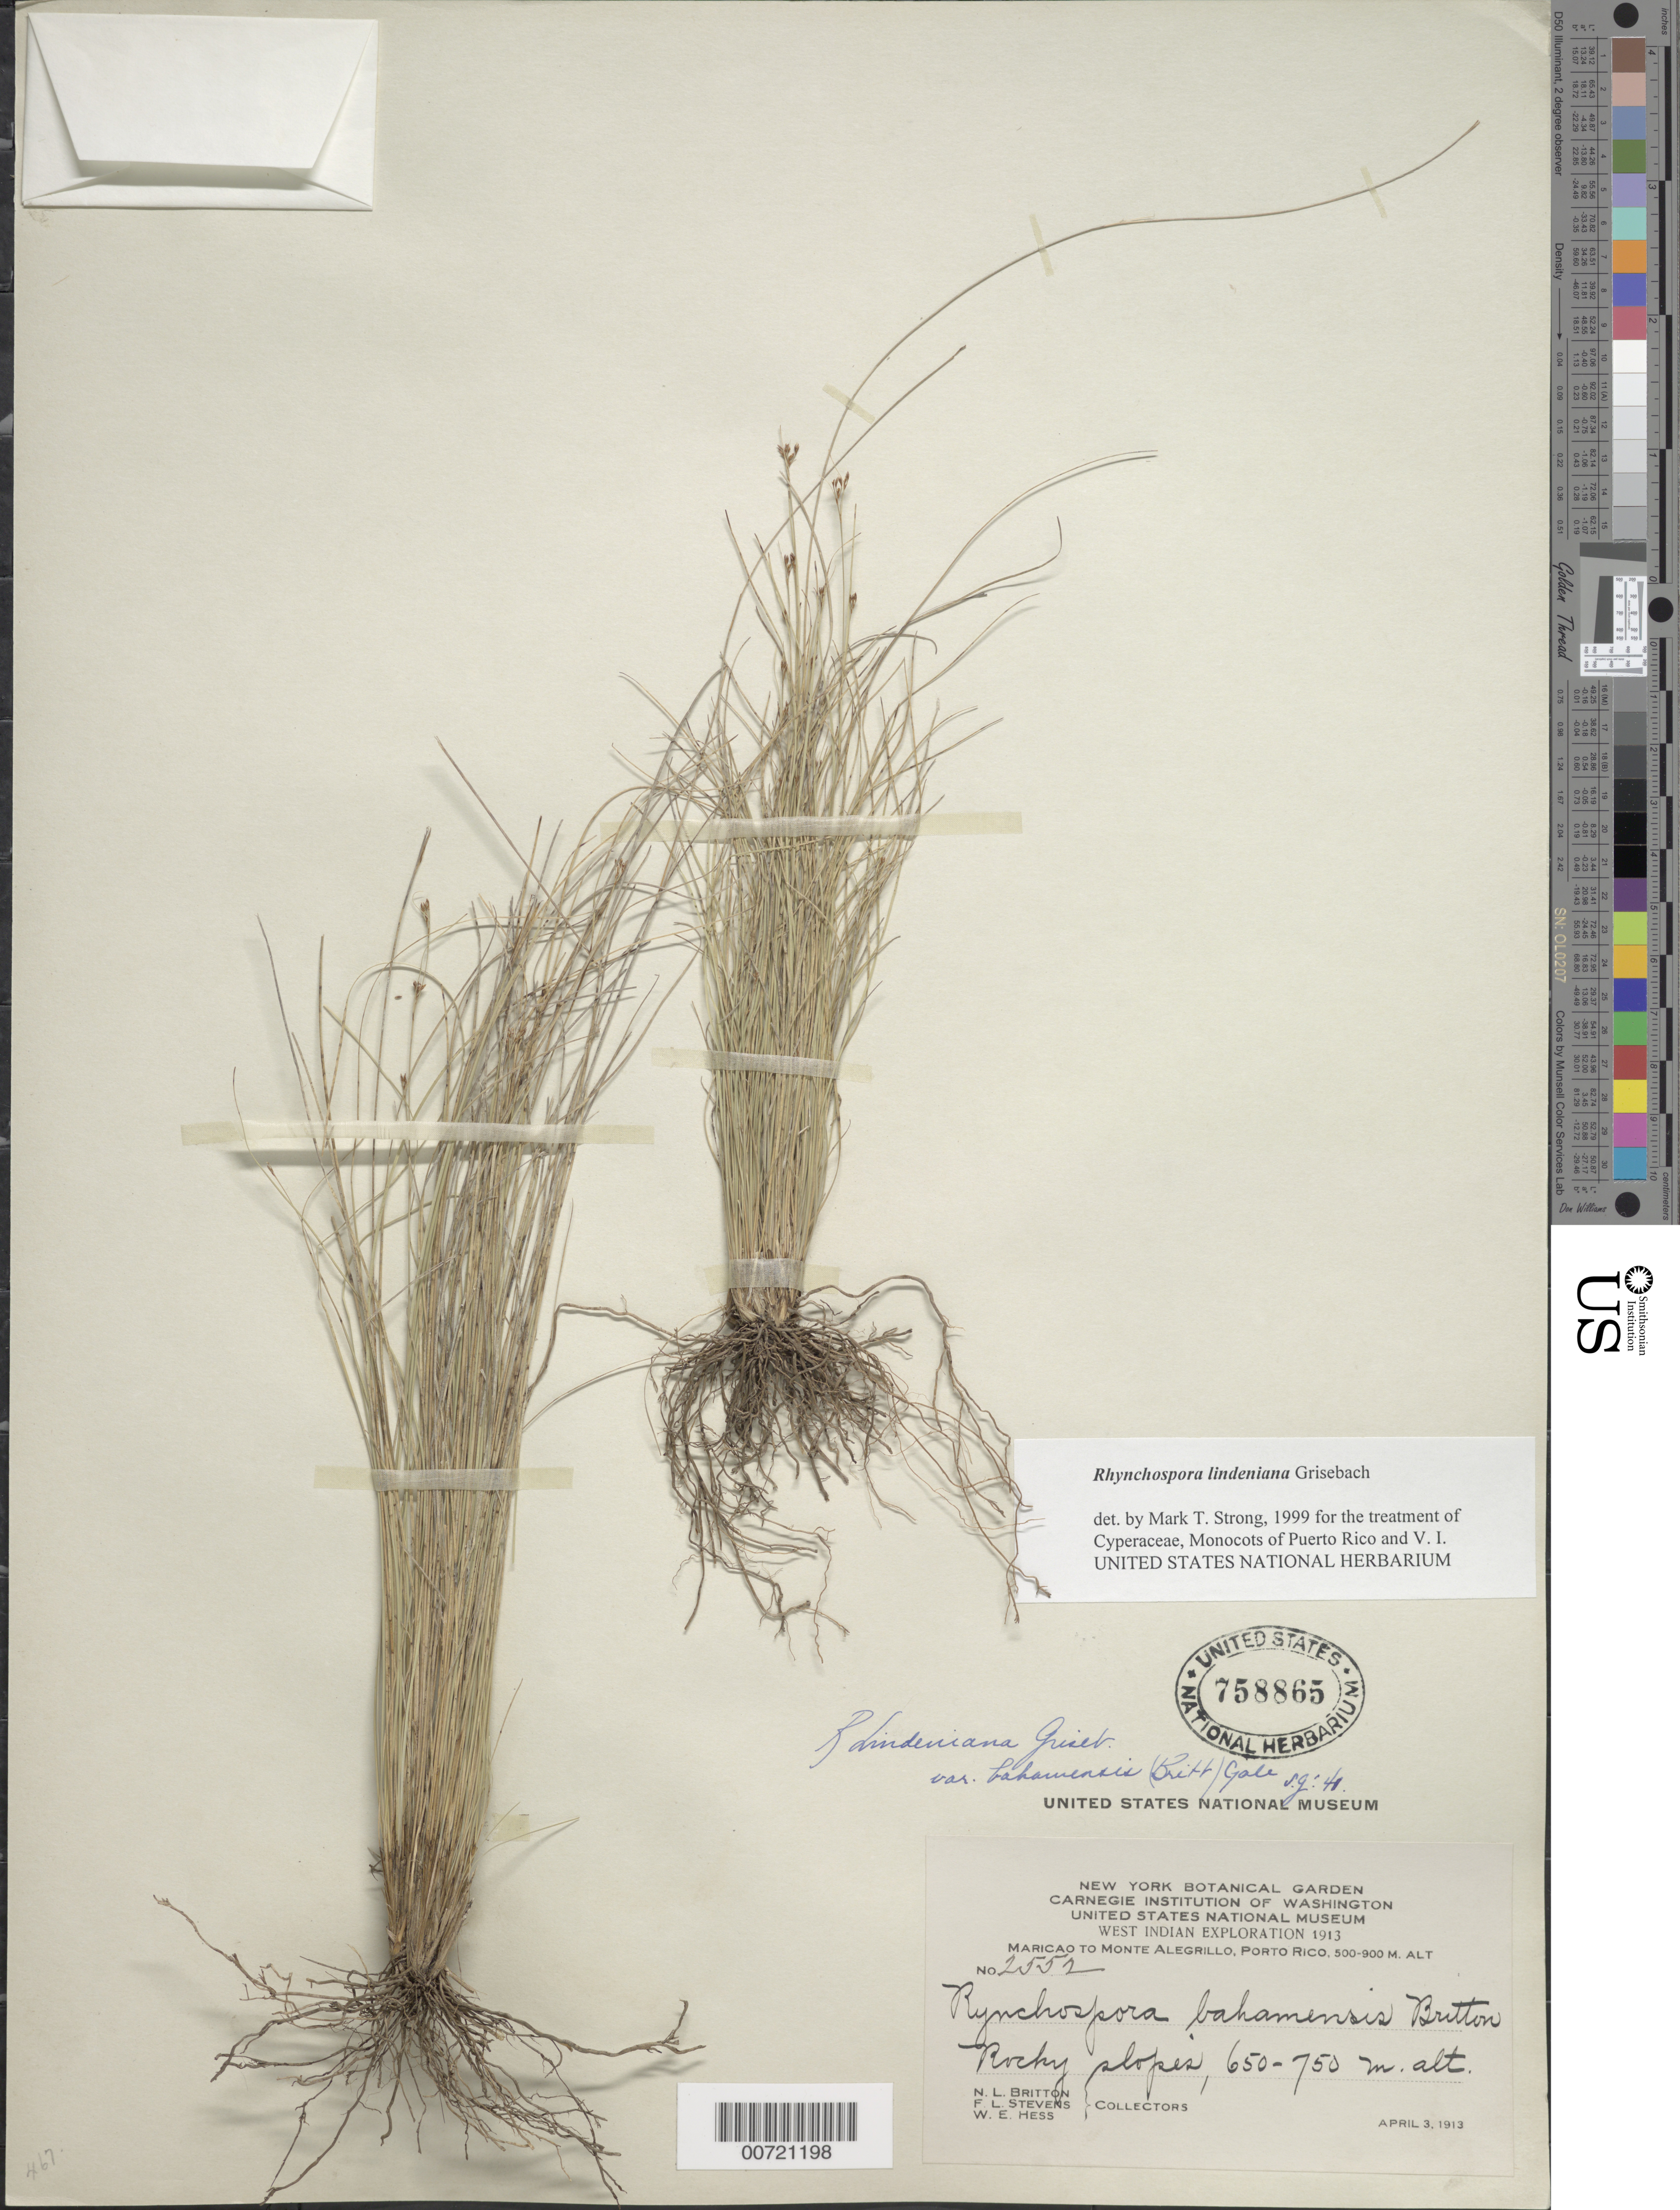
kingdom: Plantae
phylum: Tracheophyta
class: Liliopsida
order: Poales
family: Cyperaceae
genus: Rhynchospora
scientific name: Rhynchospora lindeniana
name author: Griseb.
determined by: Strong, M. T., (US), Smithsonian Institution - National Museum of Natural History (UNITED STATES)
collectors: N. Britton, F. L. Stevens & W. Hess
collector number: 2552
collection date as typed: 03 Apr 1913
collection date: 1913-04-03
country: Puerto Rico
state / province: Maricao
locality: Maricao to Monte Alegrillo.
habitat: Rocky slopes.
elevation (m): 650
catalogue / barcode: US 758865